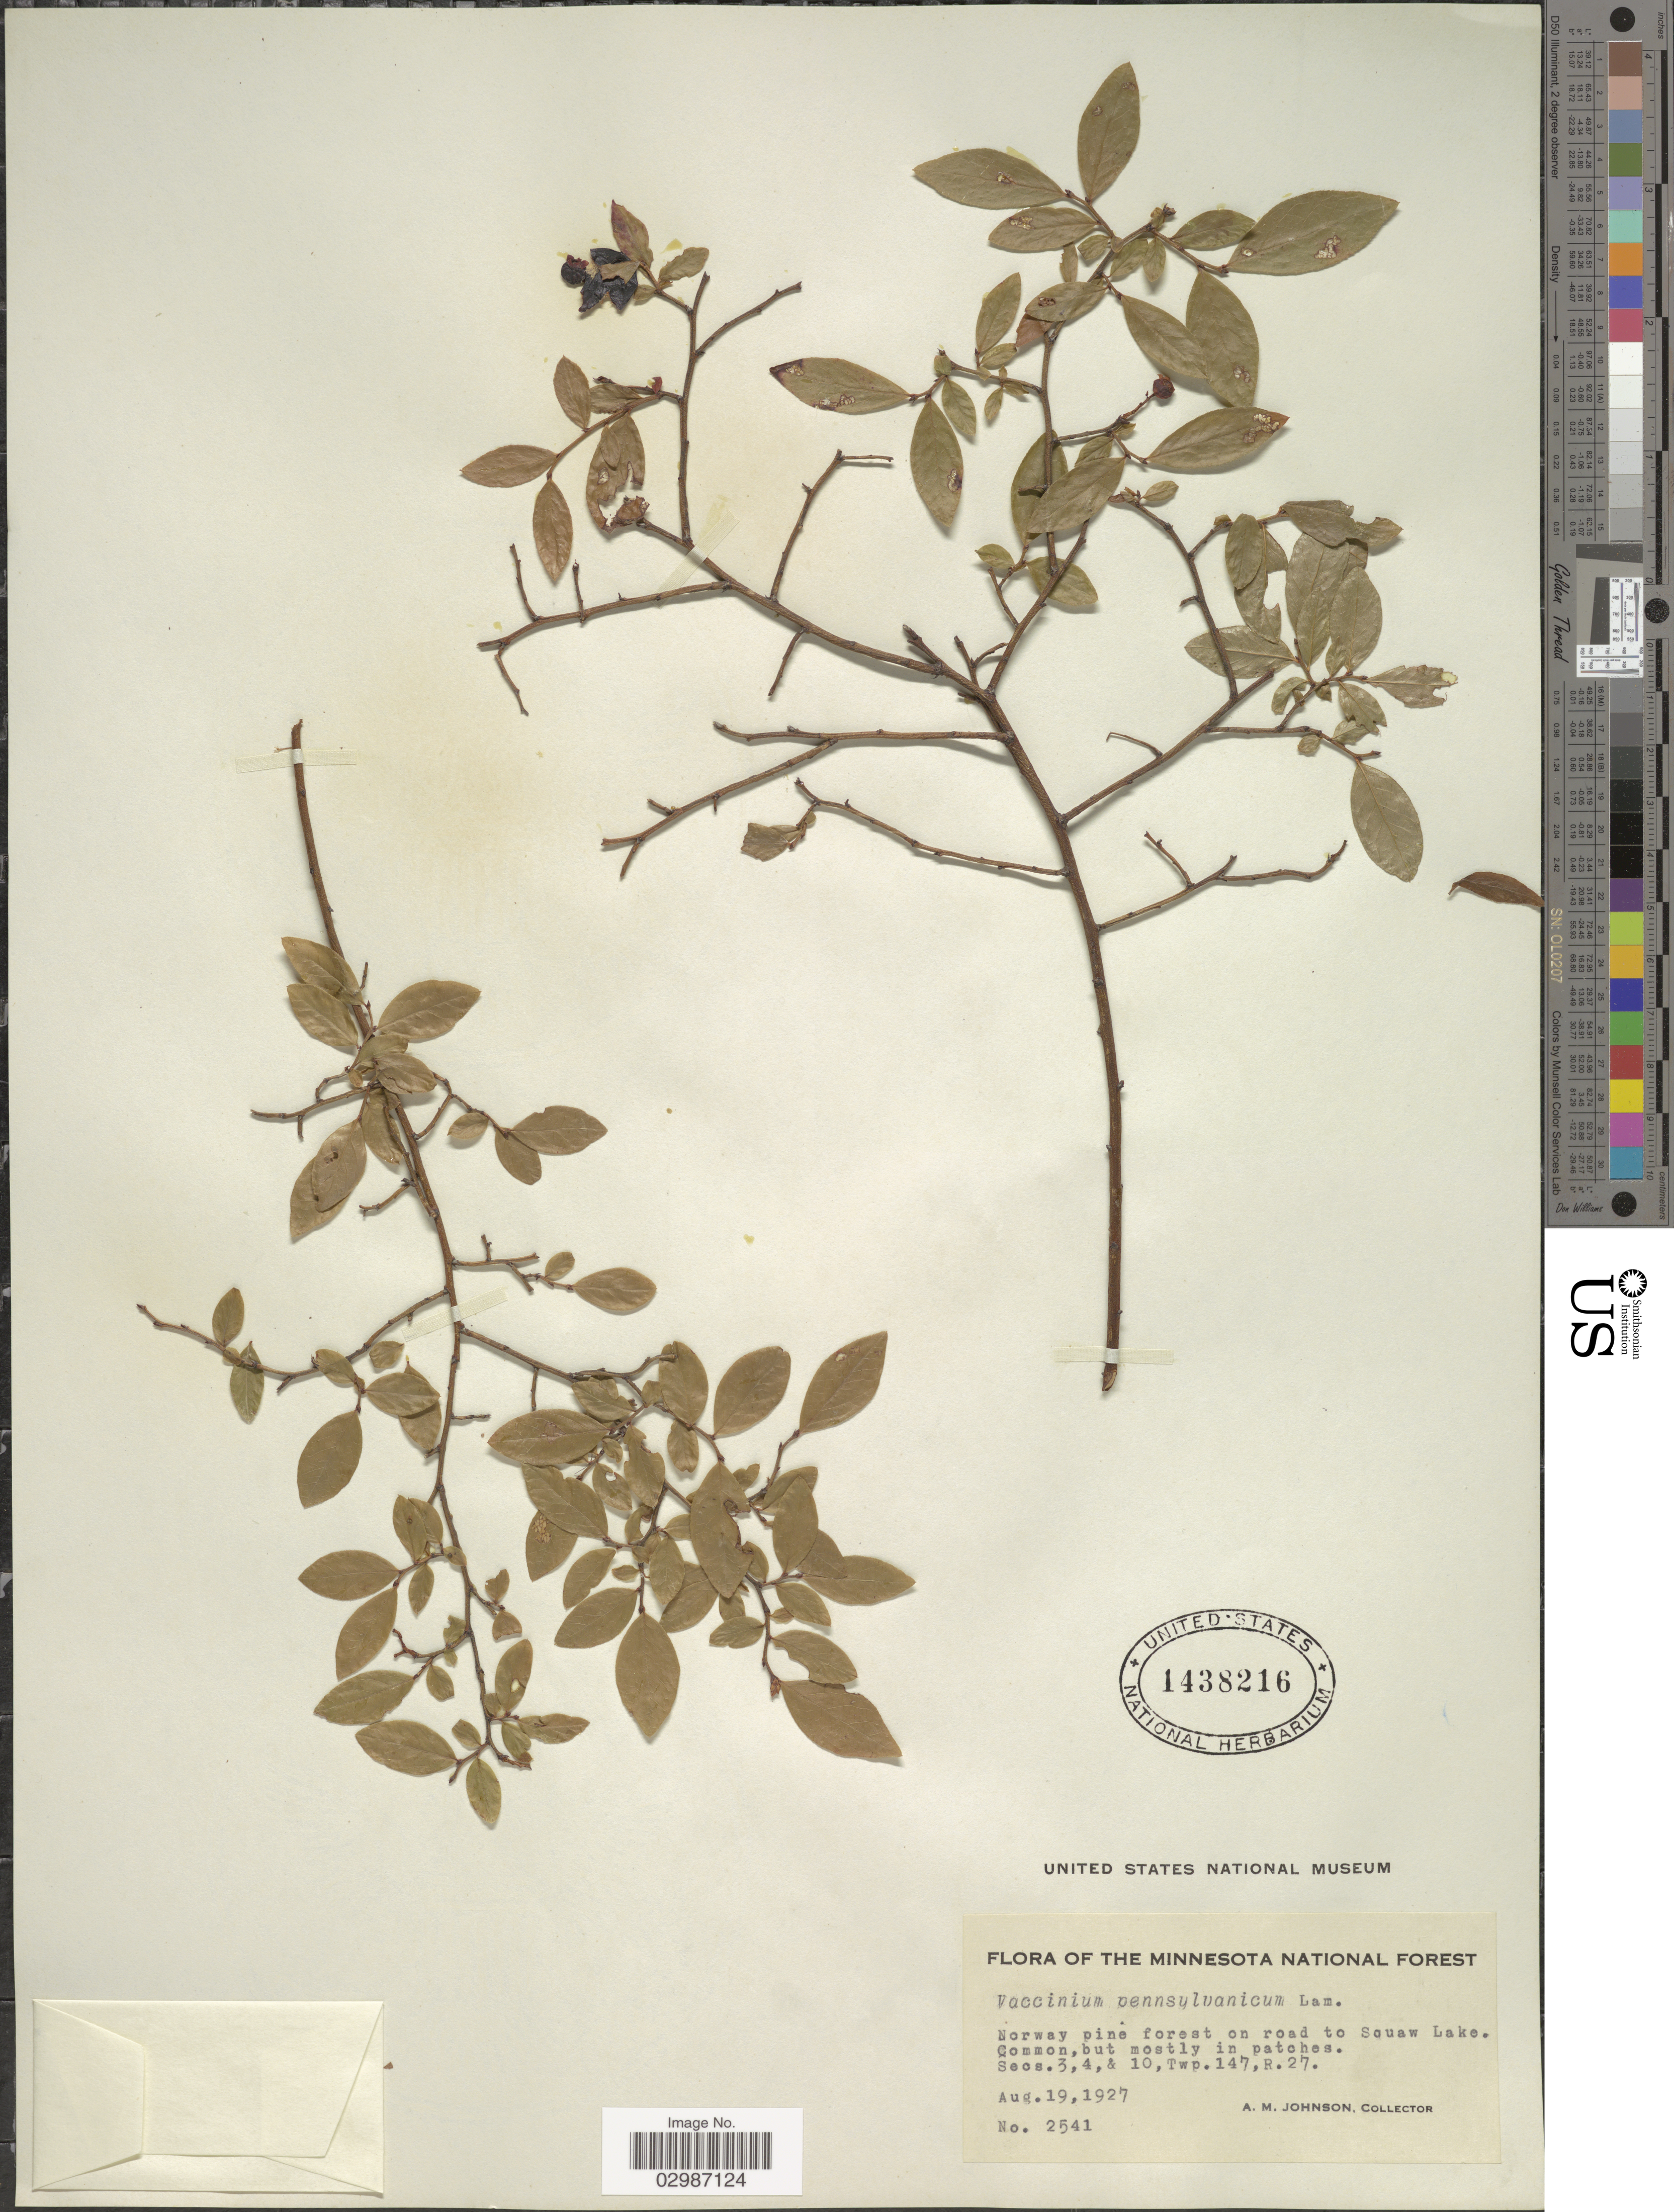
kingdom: Plantae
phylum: Tracheophyta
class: Magnoliopsida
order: Ericales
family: Ericaceae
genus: Vaccinium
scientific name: Vaccinium angustifolium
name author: Aiton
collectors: A. M. Johnson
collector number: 2541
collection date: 1927-08-19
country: United States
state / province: Minnesota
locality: Norway pine forest on road to Squaw Lake. Secs. 3,4, & 10, Twp. 147, R. 27.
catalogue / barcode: US 1438216